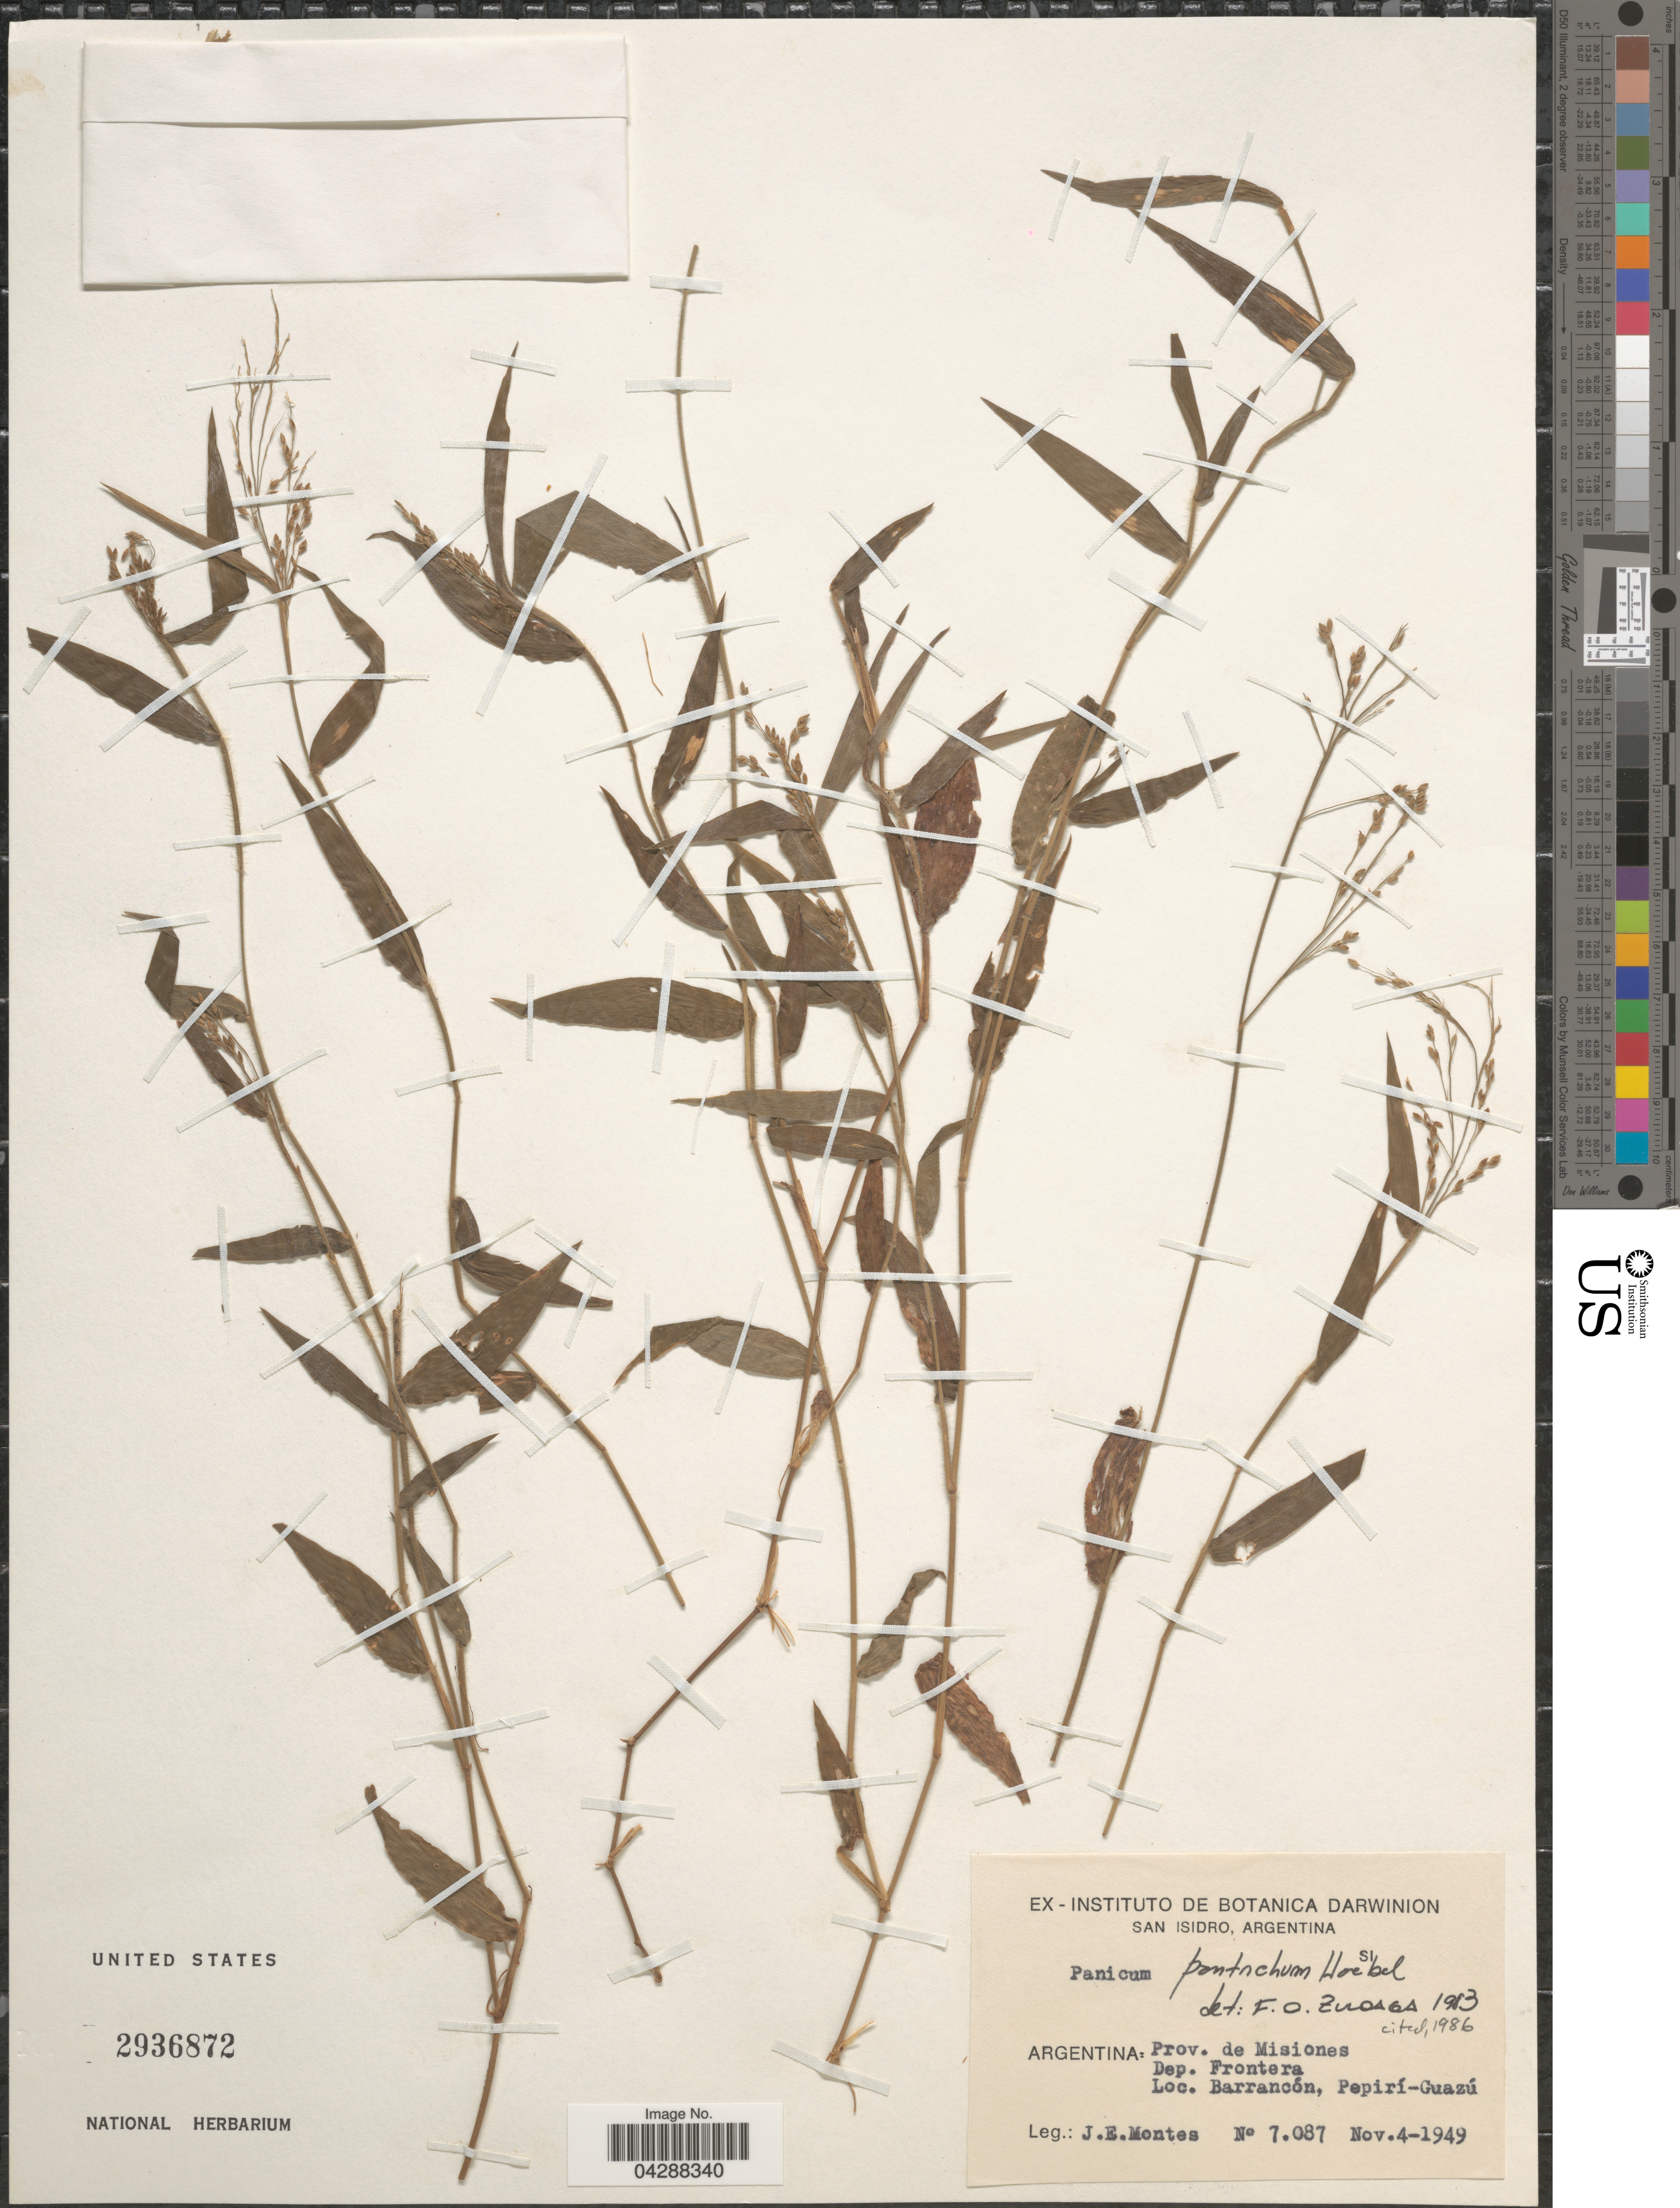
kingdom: Plantae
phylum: Tracheophyta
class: Liliopsida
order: Poales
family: Poaceae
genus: Parodiophyllochloa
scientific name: Parodiophyllochloa pantricha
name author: (Hack.) Zuloaga & Morrone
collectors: J. E. Montes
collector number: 7087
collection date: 1949-11-04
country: Argentina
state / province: Misiones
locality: San Isidro. Dep. Frontera. Barrancón, Pepirí-Guazú.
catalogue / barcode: US 2936872